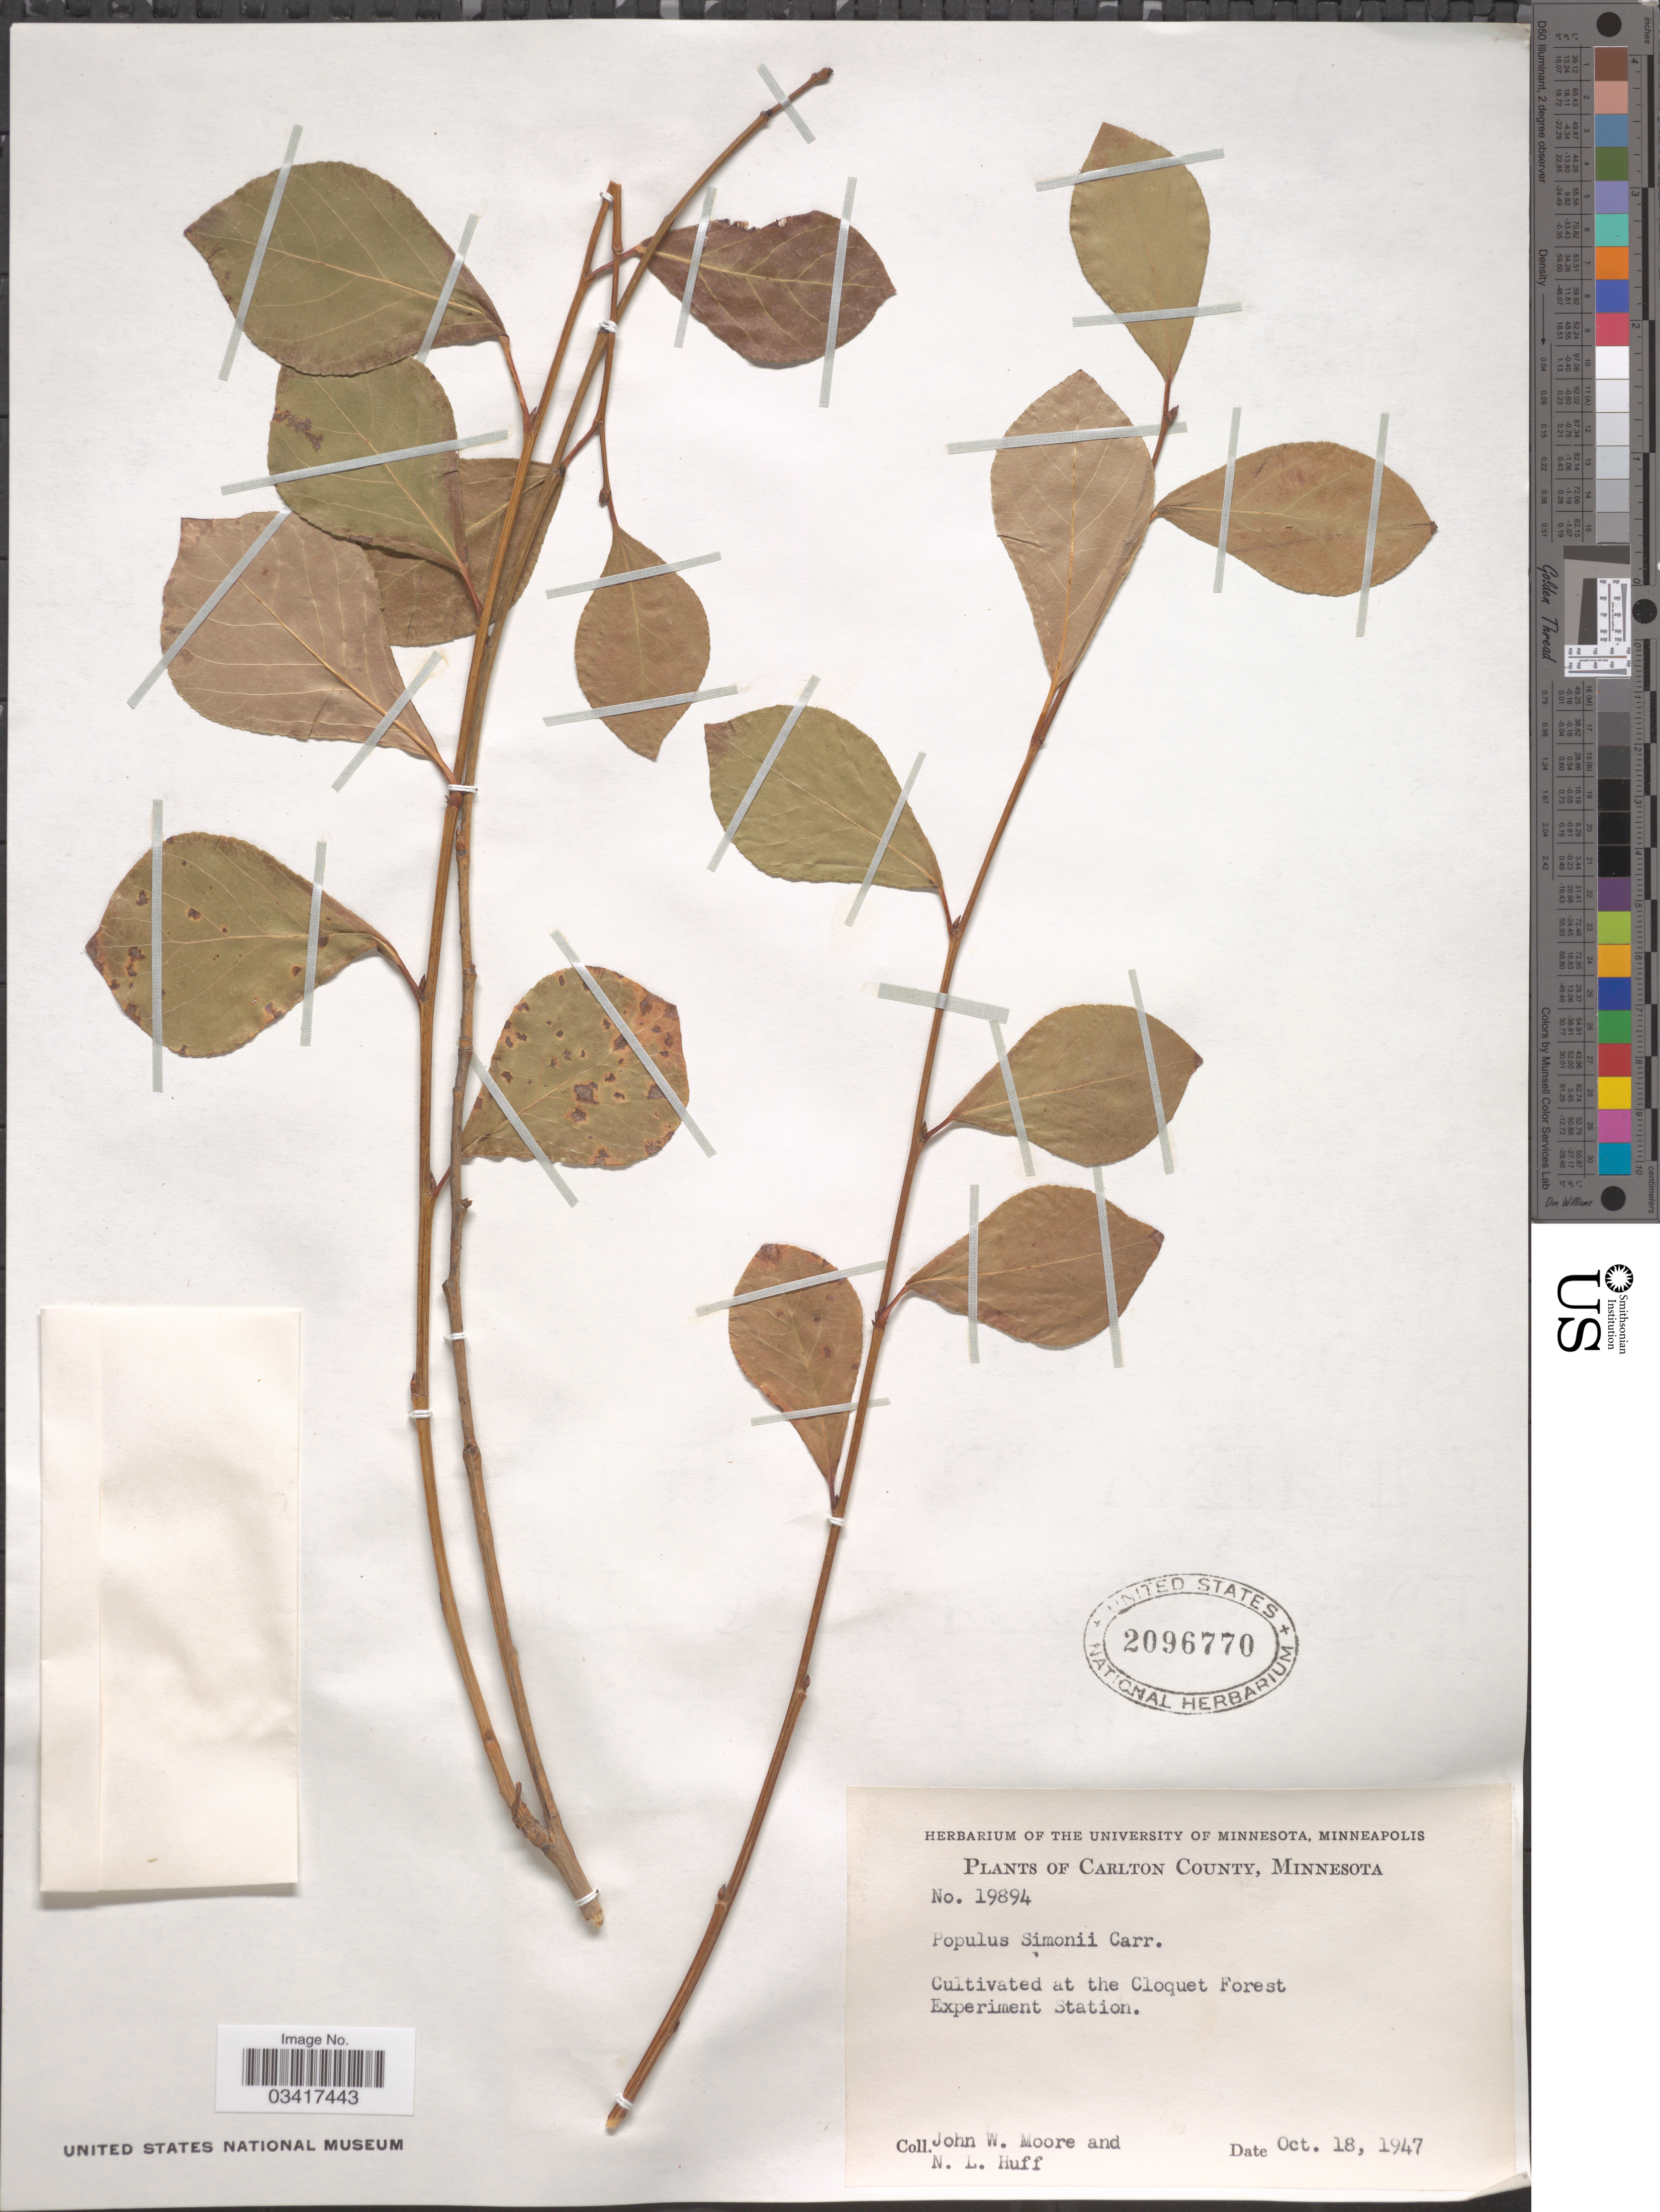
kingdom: Plantae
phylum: Tracheophyta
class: Magnoliopsida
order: Malpighiales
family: Salicaceae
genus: Populus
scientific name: Populus simonii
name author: Carrière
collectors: J. Moore & N. Huff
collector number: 19894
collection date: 1947-10-18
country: United States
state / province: Minnesota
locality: Carlton County. The Coloquet Forest Experiment Station.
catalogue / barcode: US 2096770